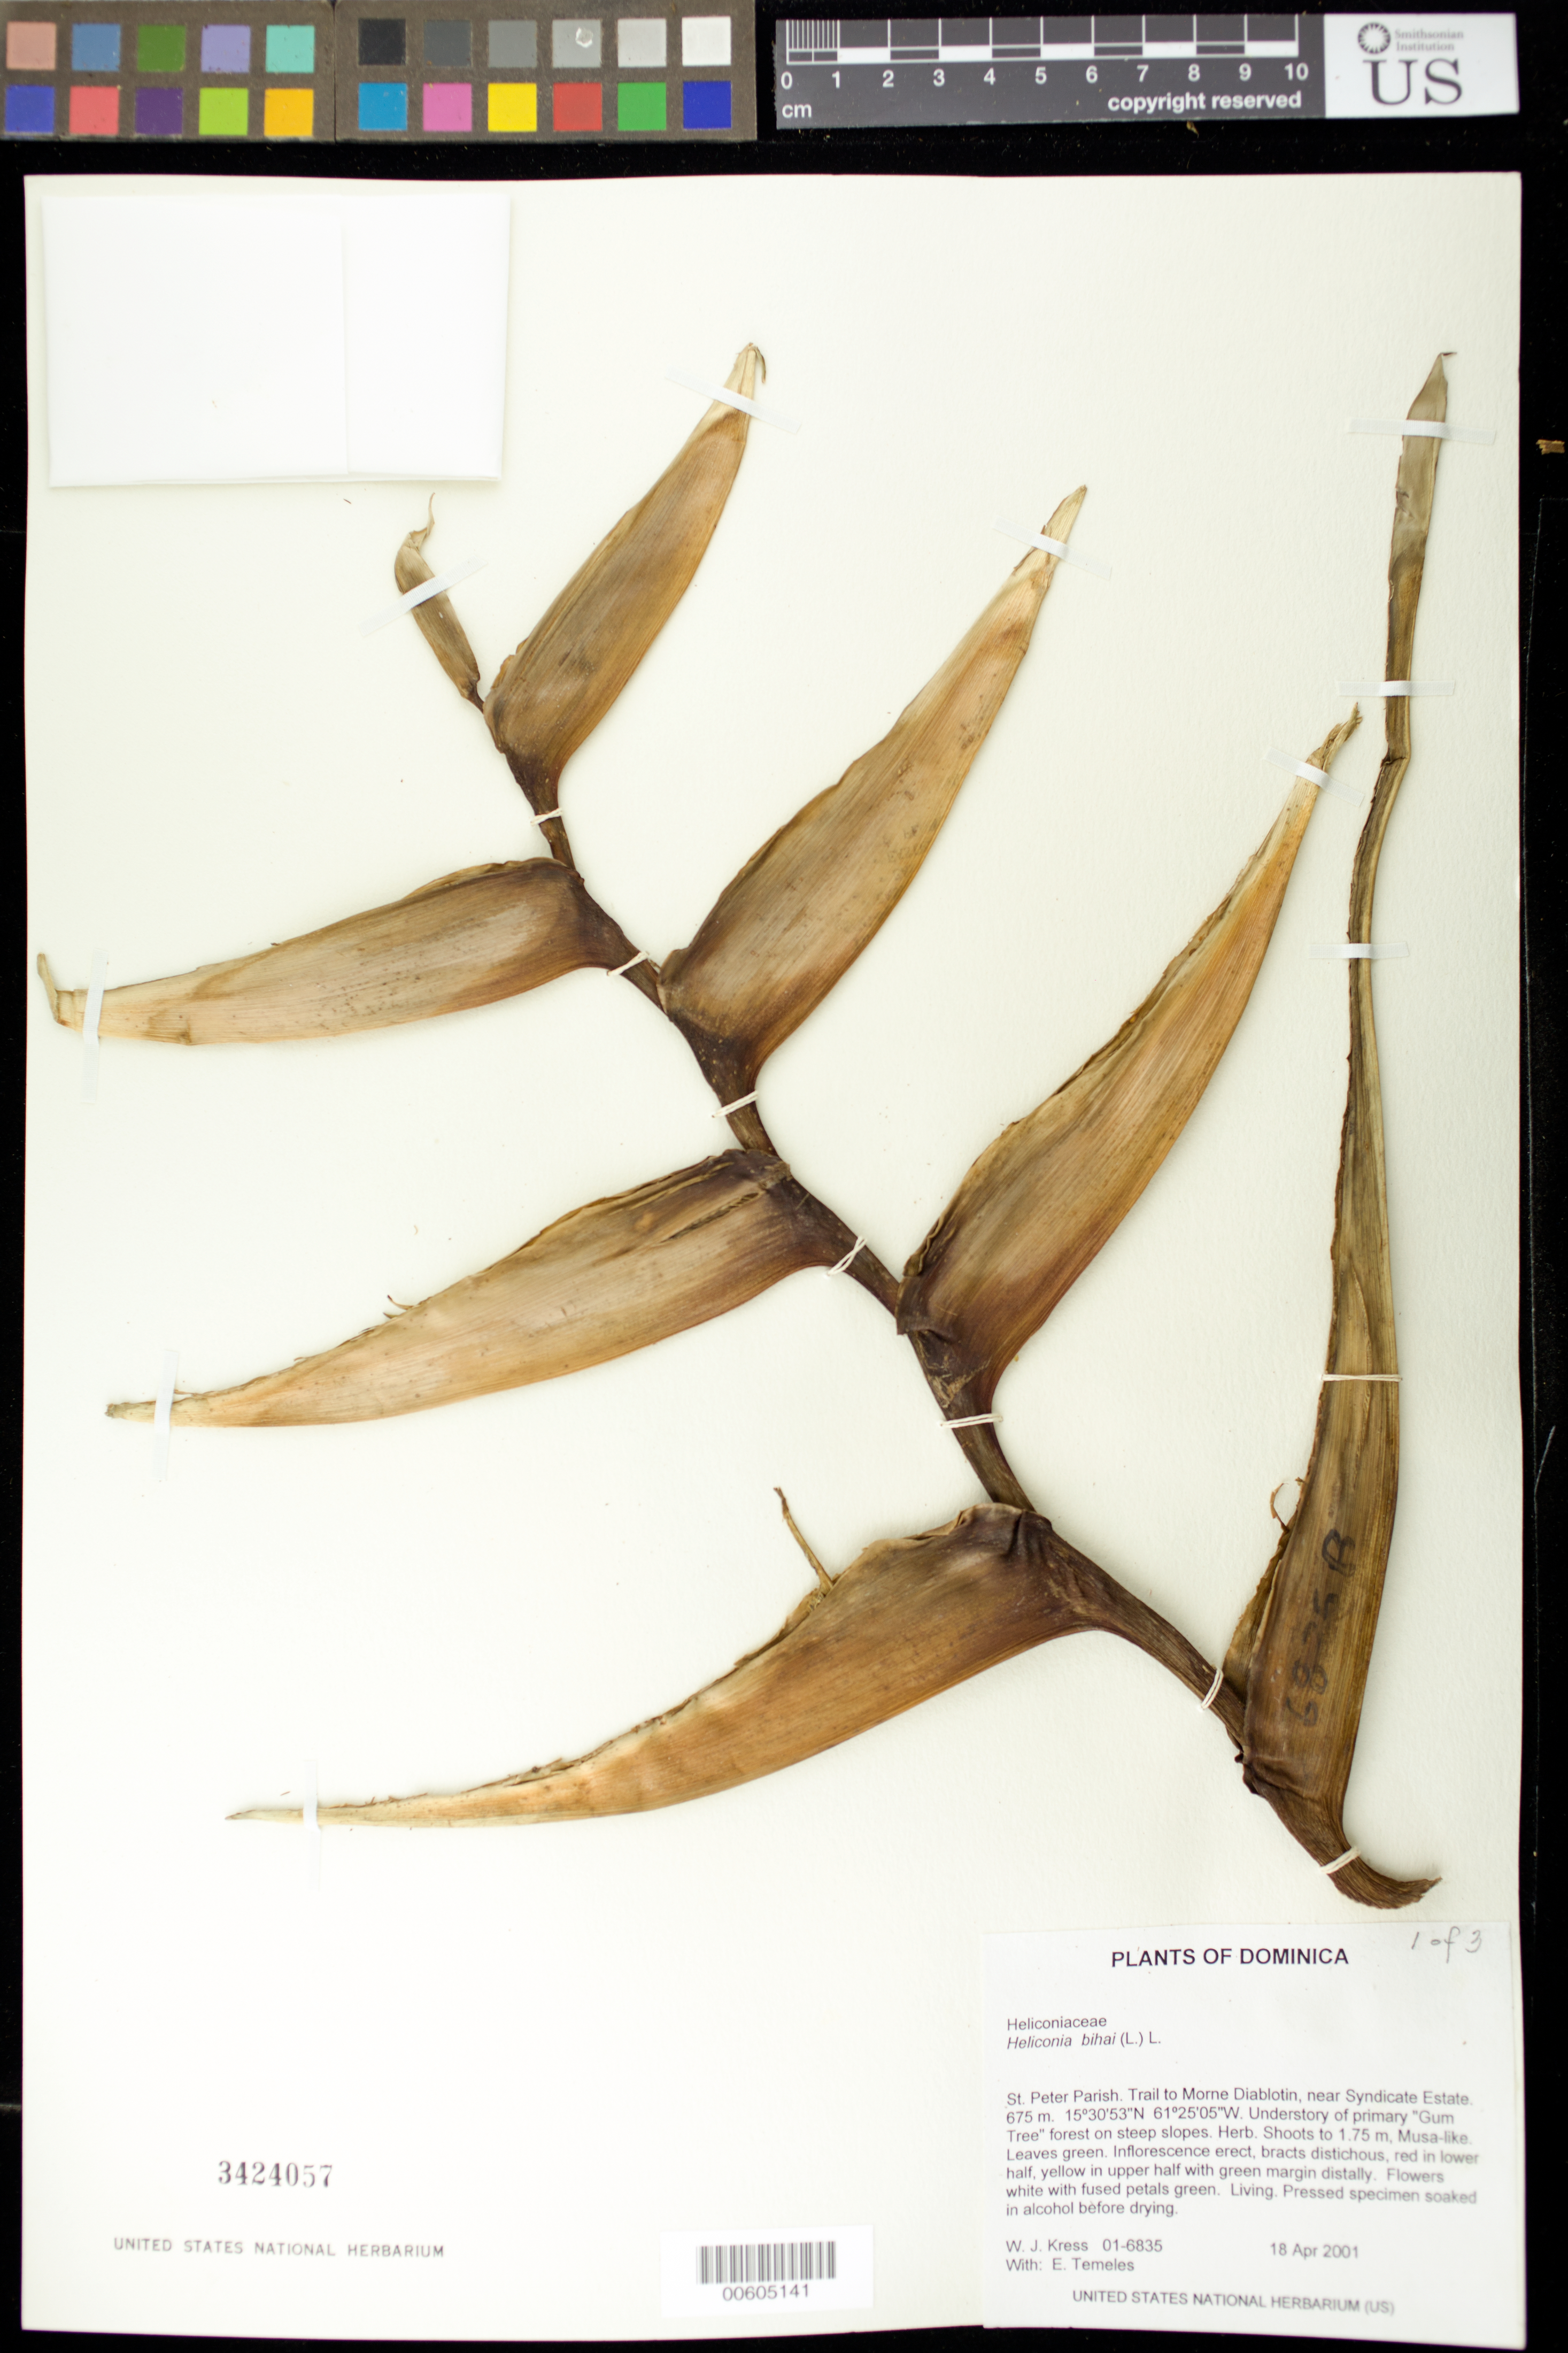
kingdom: Plantae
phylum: Tracheophyta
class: Liliopsida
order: Zingiberales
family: Heliconiaceae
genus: Heliconia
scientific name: Heliconia bihai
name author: (L.) L.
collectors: W. J. Kress & E. Temeles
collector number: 01-6835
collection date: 2001-04-18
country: Dominica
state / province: St. Peter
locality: Trail to Morne Diablotin, near Syndicate Estate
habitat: Understory of primary "Gum Tree" forest on steep slopes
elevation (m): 675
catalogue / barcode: US 3424057